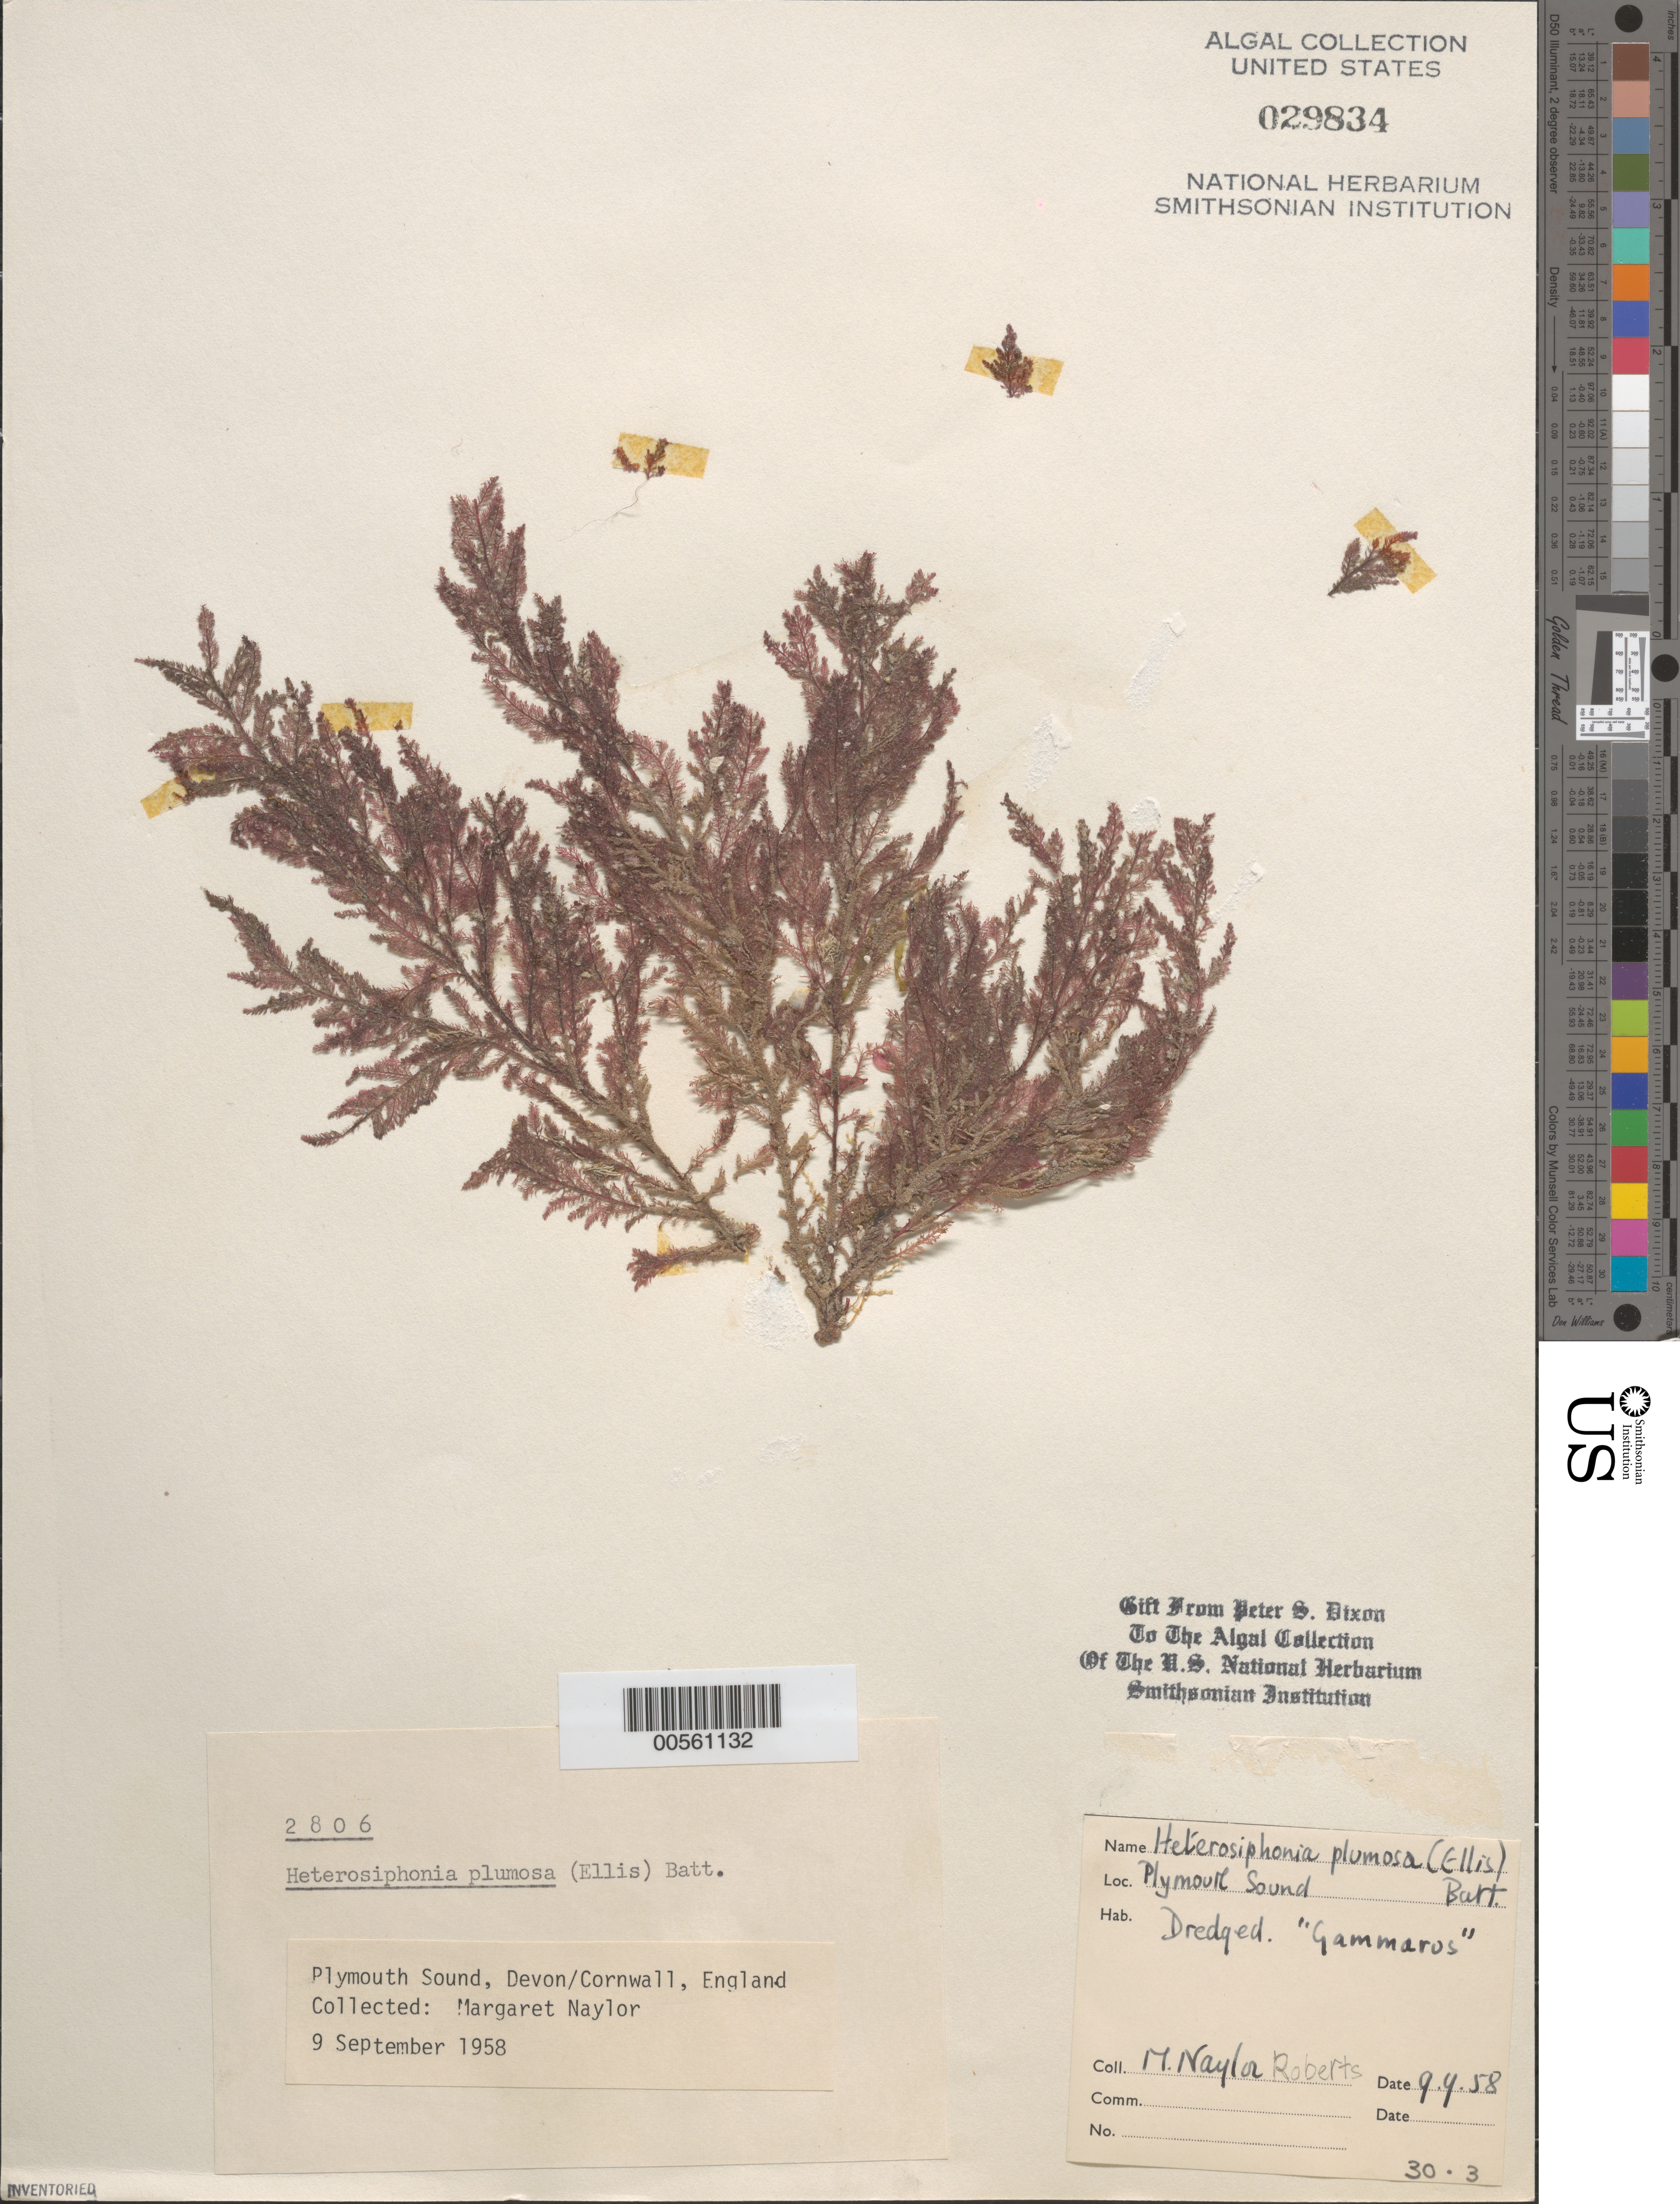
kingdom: Plantae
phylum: Rhodophyta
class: Florideophyceae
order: Ceramiales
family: Dasyaceae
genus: Heterosiphonia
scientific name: Heterosiphonia plumosa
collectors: M. Roberts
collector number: PSD 2806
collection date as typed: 09 Sep 1958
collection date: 1958-09-09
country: United Kingdom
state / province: England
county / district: Cornwall / Devon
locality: Plymouth Sound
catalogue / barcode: US 29834